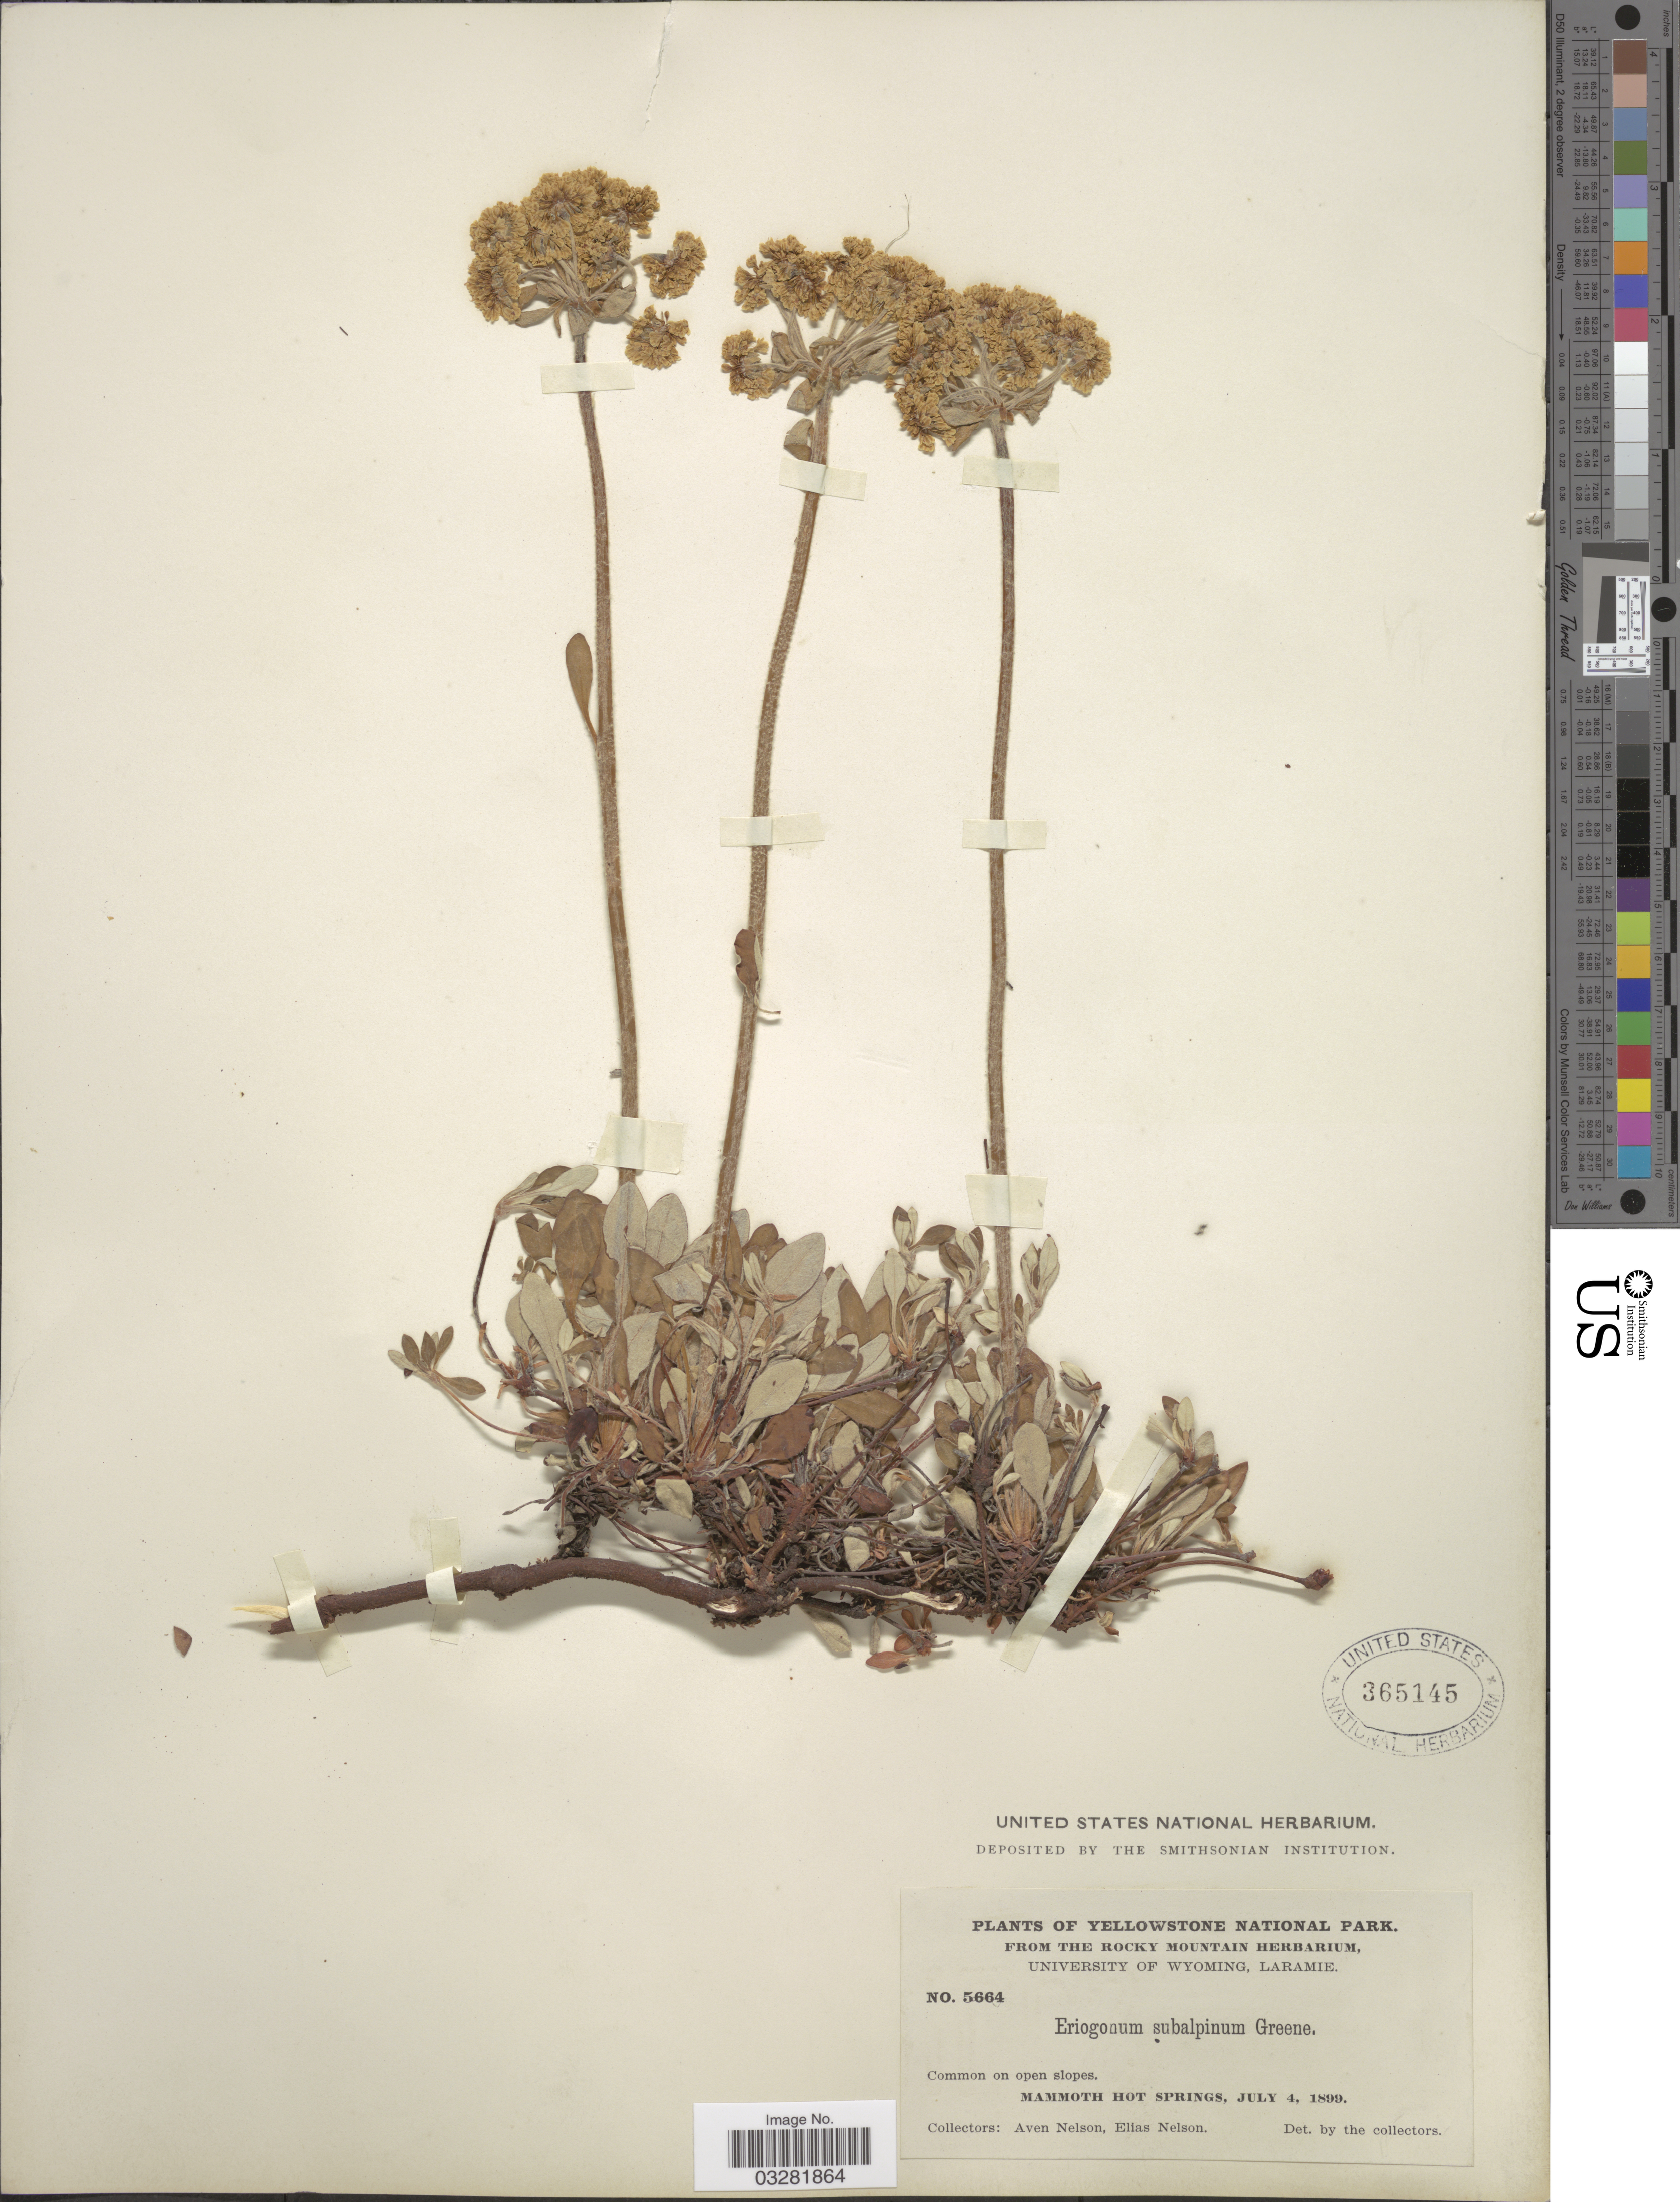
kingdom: Plantae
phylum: Tracheophyta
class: Magnoliopsida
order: Caryophyllales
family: Polygonaceae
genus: Eriogonum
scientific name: Eriogonum umbellatum var. subalpinum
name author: M.E. Jones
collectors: A. Nelson & E. Nelson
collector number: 5664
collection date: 1899-07-04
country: United States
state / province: Wyoming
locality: Yellowstone National Park. Mammoth Hot Springs.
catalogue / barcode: US 365145